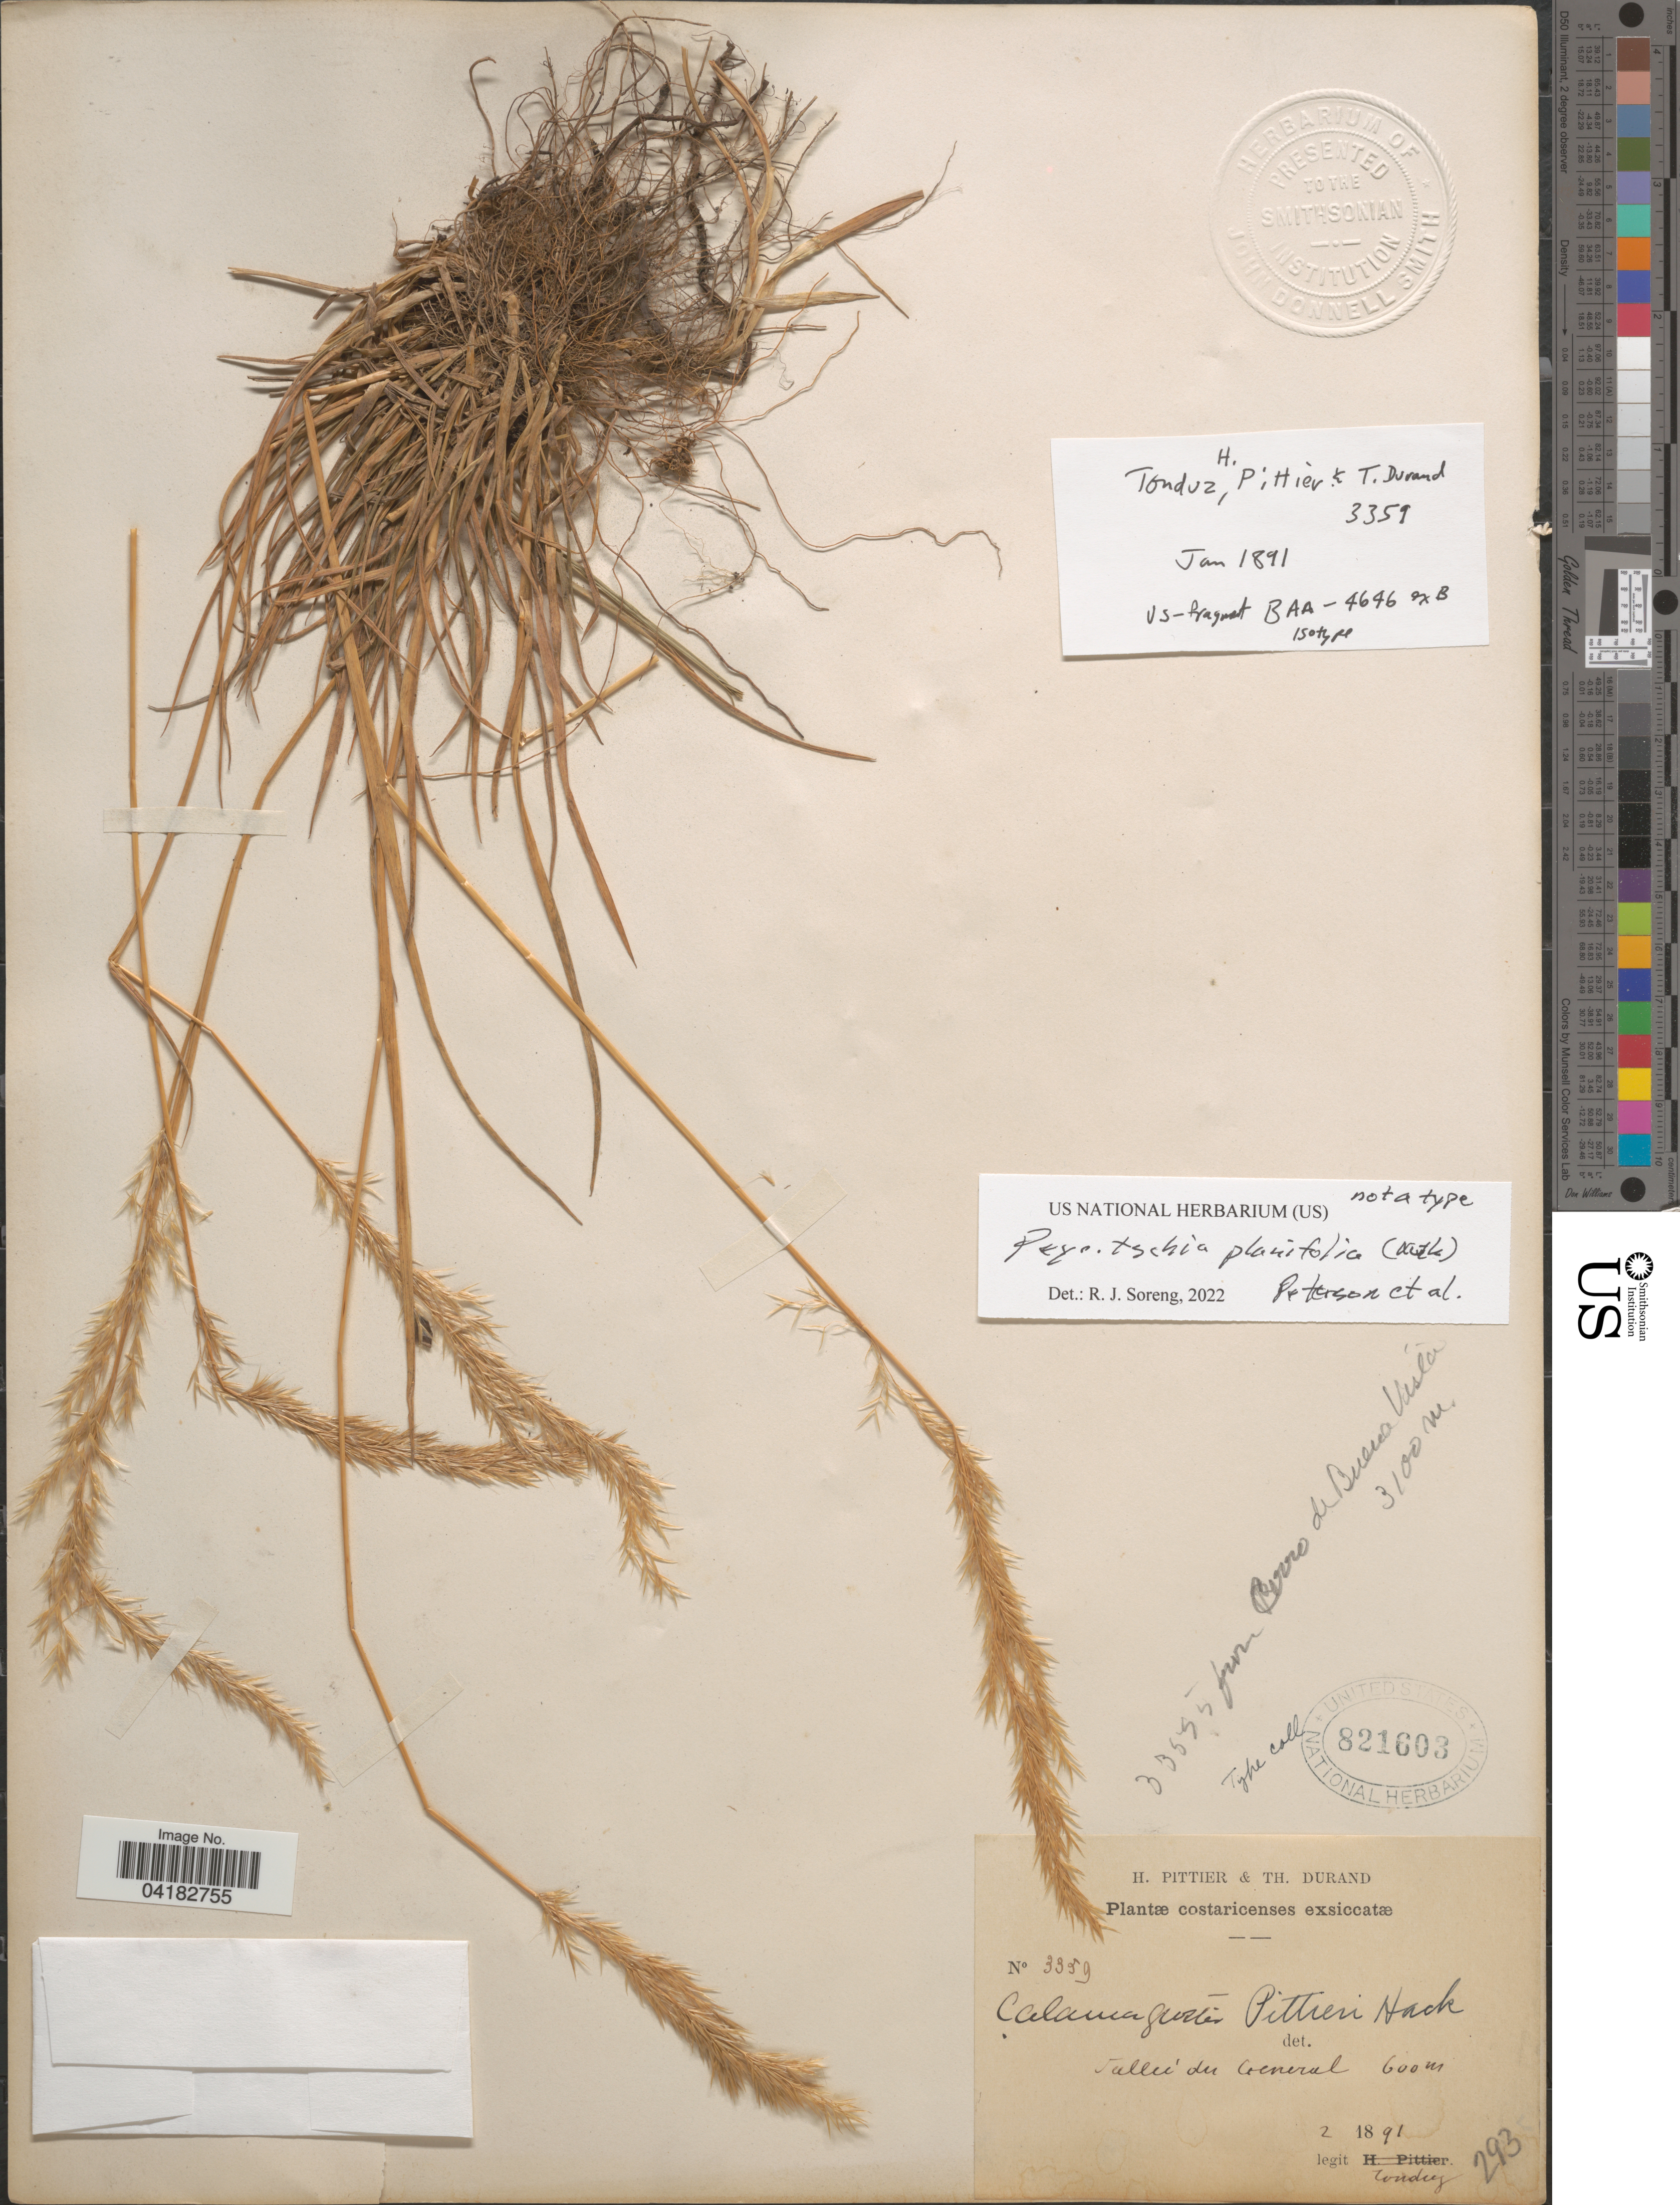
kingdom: Plantae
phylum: Tracheophyta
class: Liliopsida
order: Poales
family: Poaceae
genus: Peyritschia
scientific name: Peyritschia planifolia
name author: (Kunth) P.M. Peterson et al.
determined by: Soreng, Robert J., Research Associate (BOT), Smithsonian Institution - National Museum of Natural History (UNITED STATES)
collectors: Tonduz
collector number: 3359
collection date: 1891-02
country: Costa Rica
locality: Costaricenses. Tullée [interpreted] du General.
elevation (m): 600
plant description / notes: not a type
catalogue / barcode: US 821603